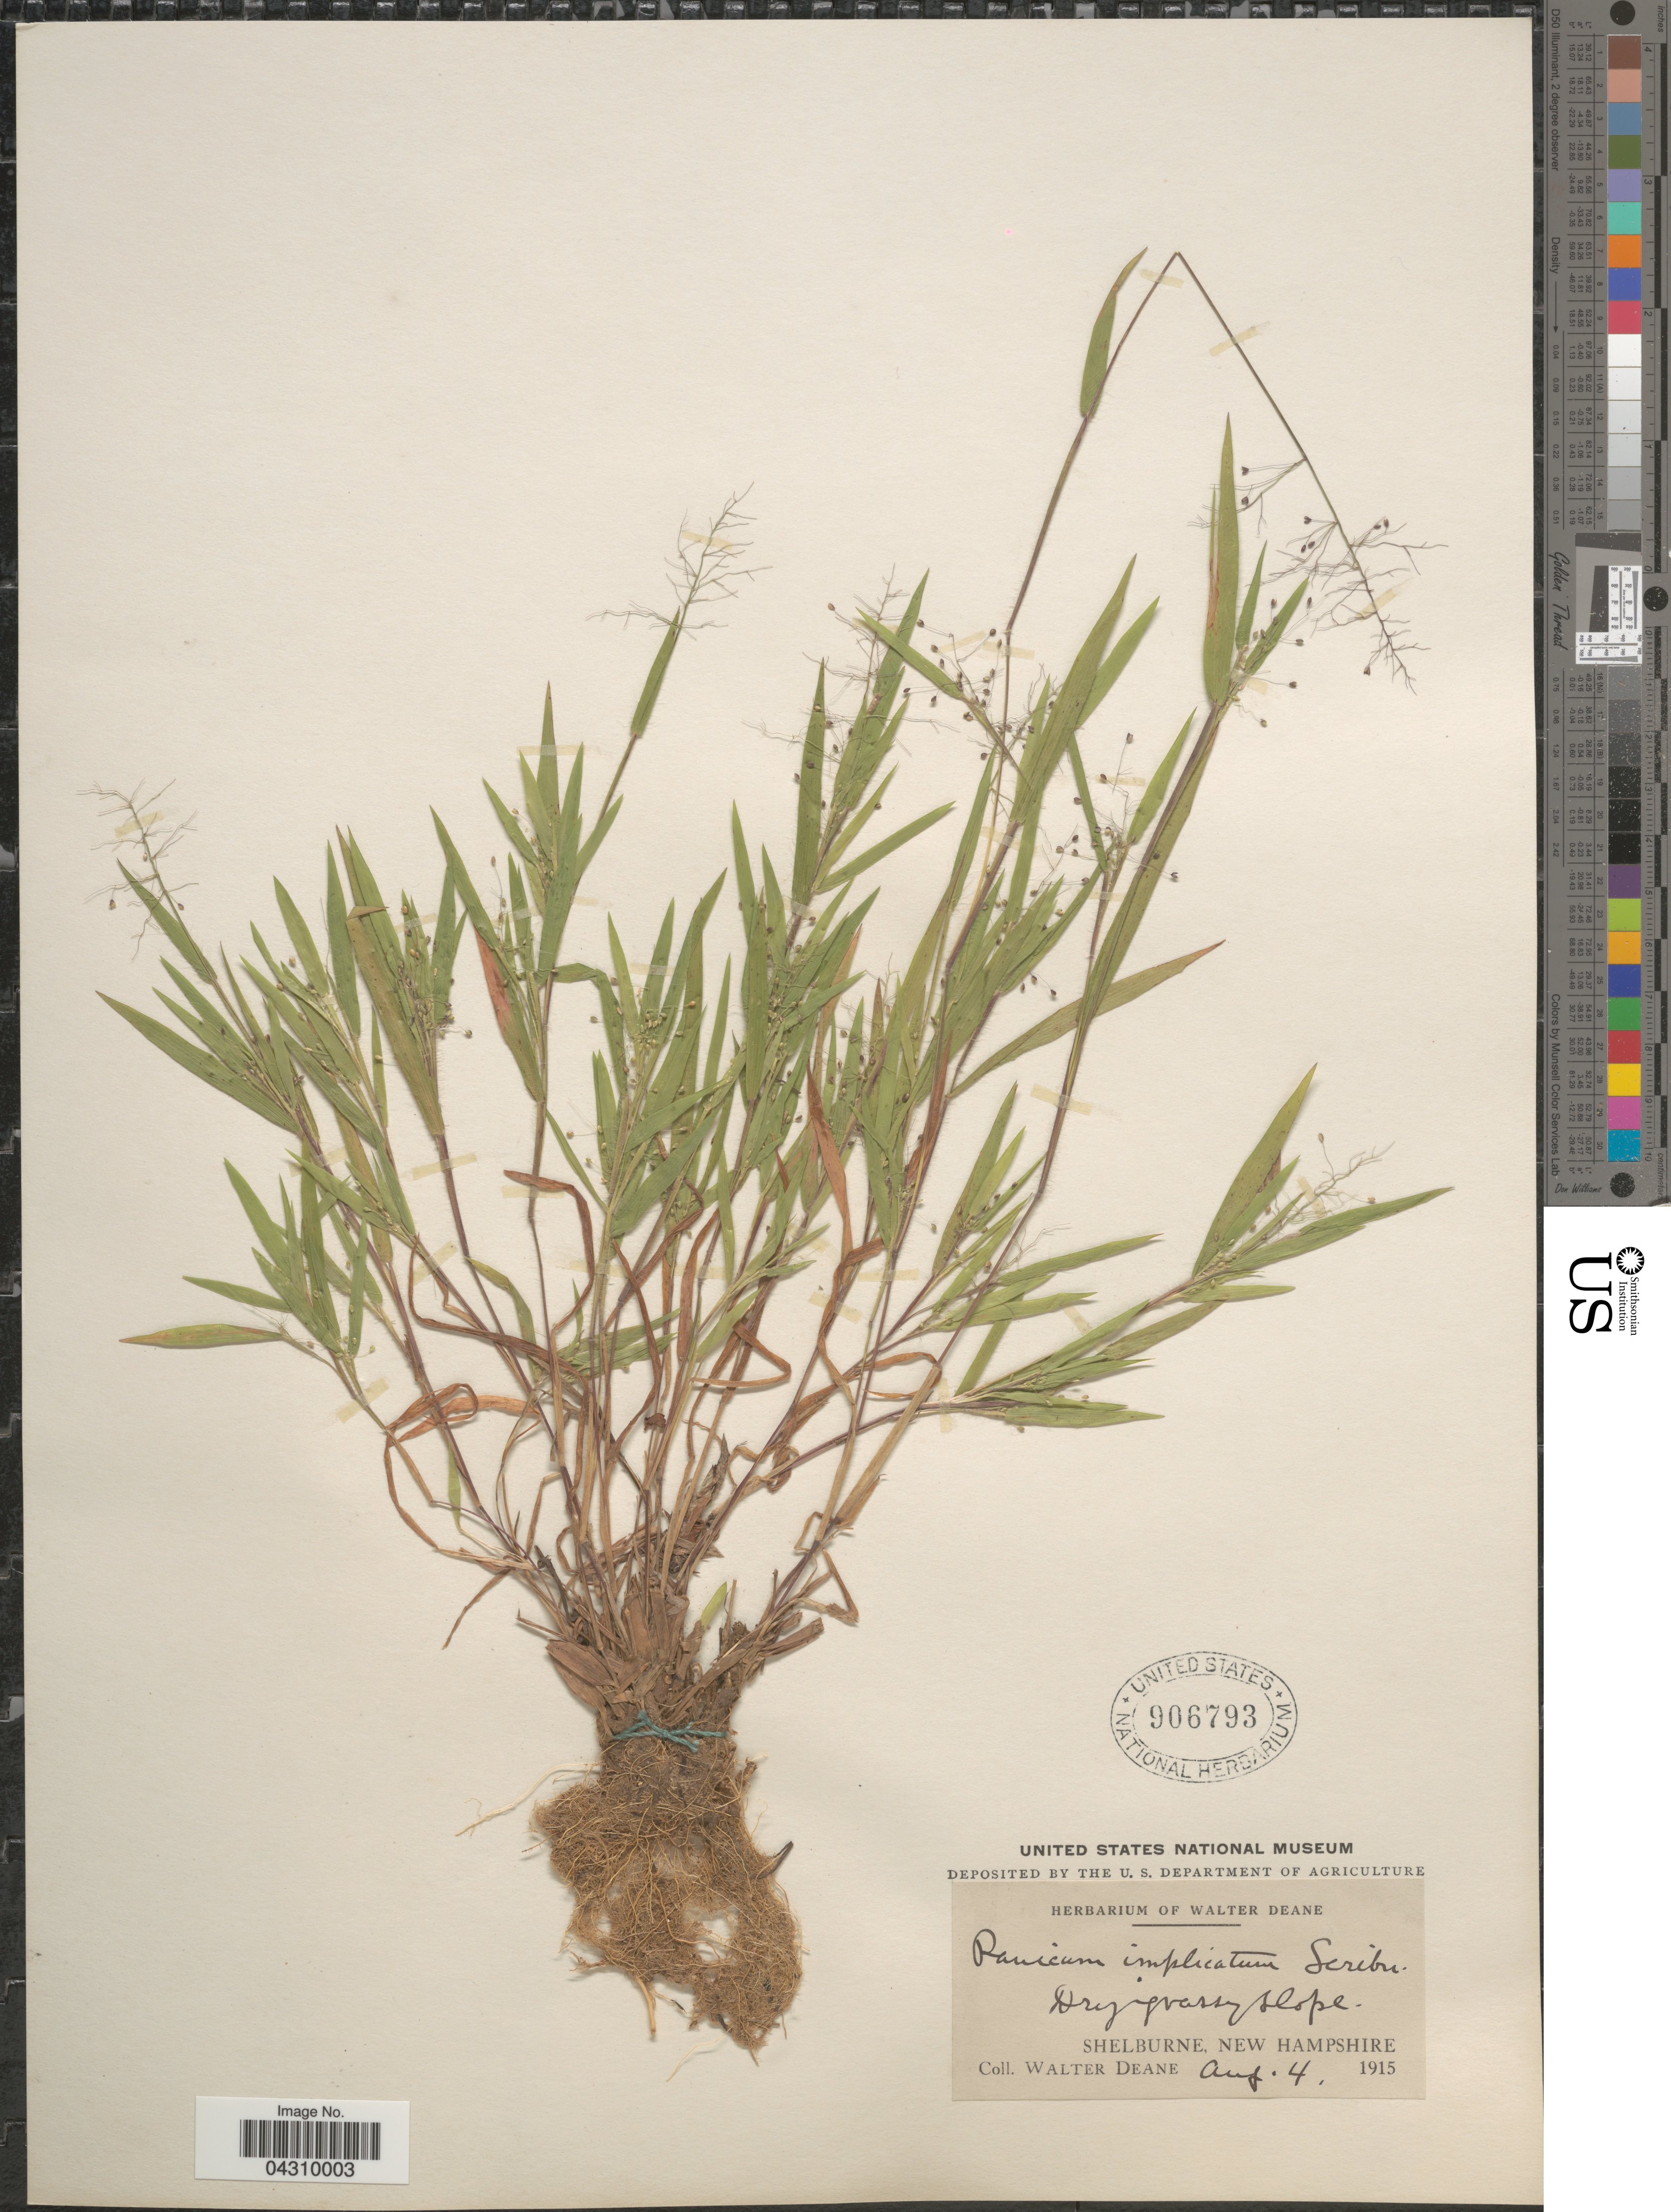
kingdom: Plantae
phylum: Tracheophyta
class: Liliopsida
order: Poales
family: Poaceae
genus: Dichanthelium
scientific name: Dichanthelium acuminatum var. acuminatum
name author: (Sw.) Gould & C.A. Clark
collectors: W. Deane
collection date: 1915-08-04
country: United States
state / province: New Hampshire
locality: Shelburne.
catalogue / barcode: US 906793